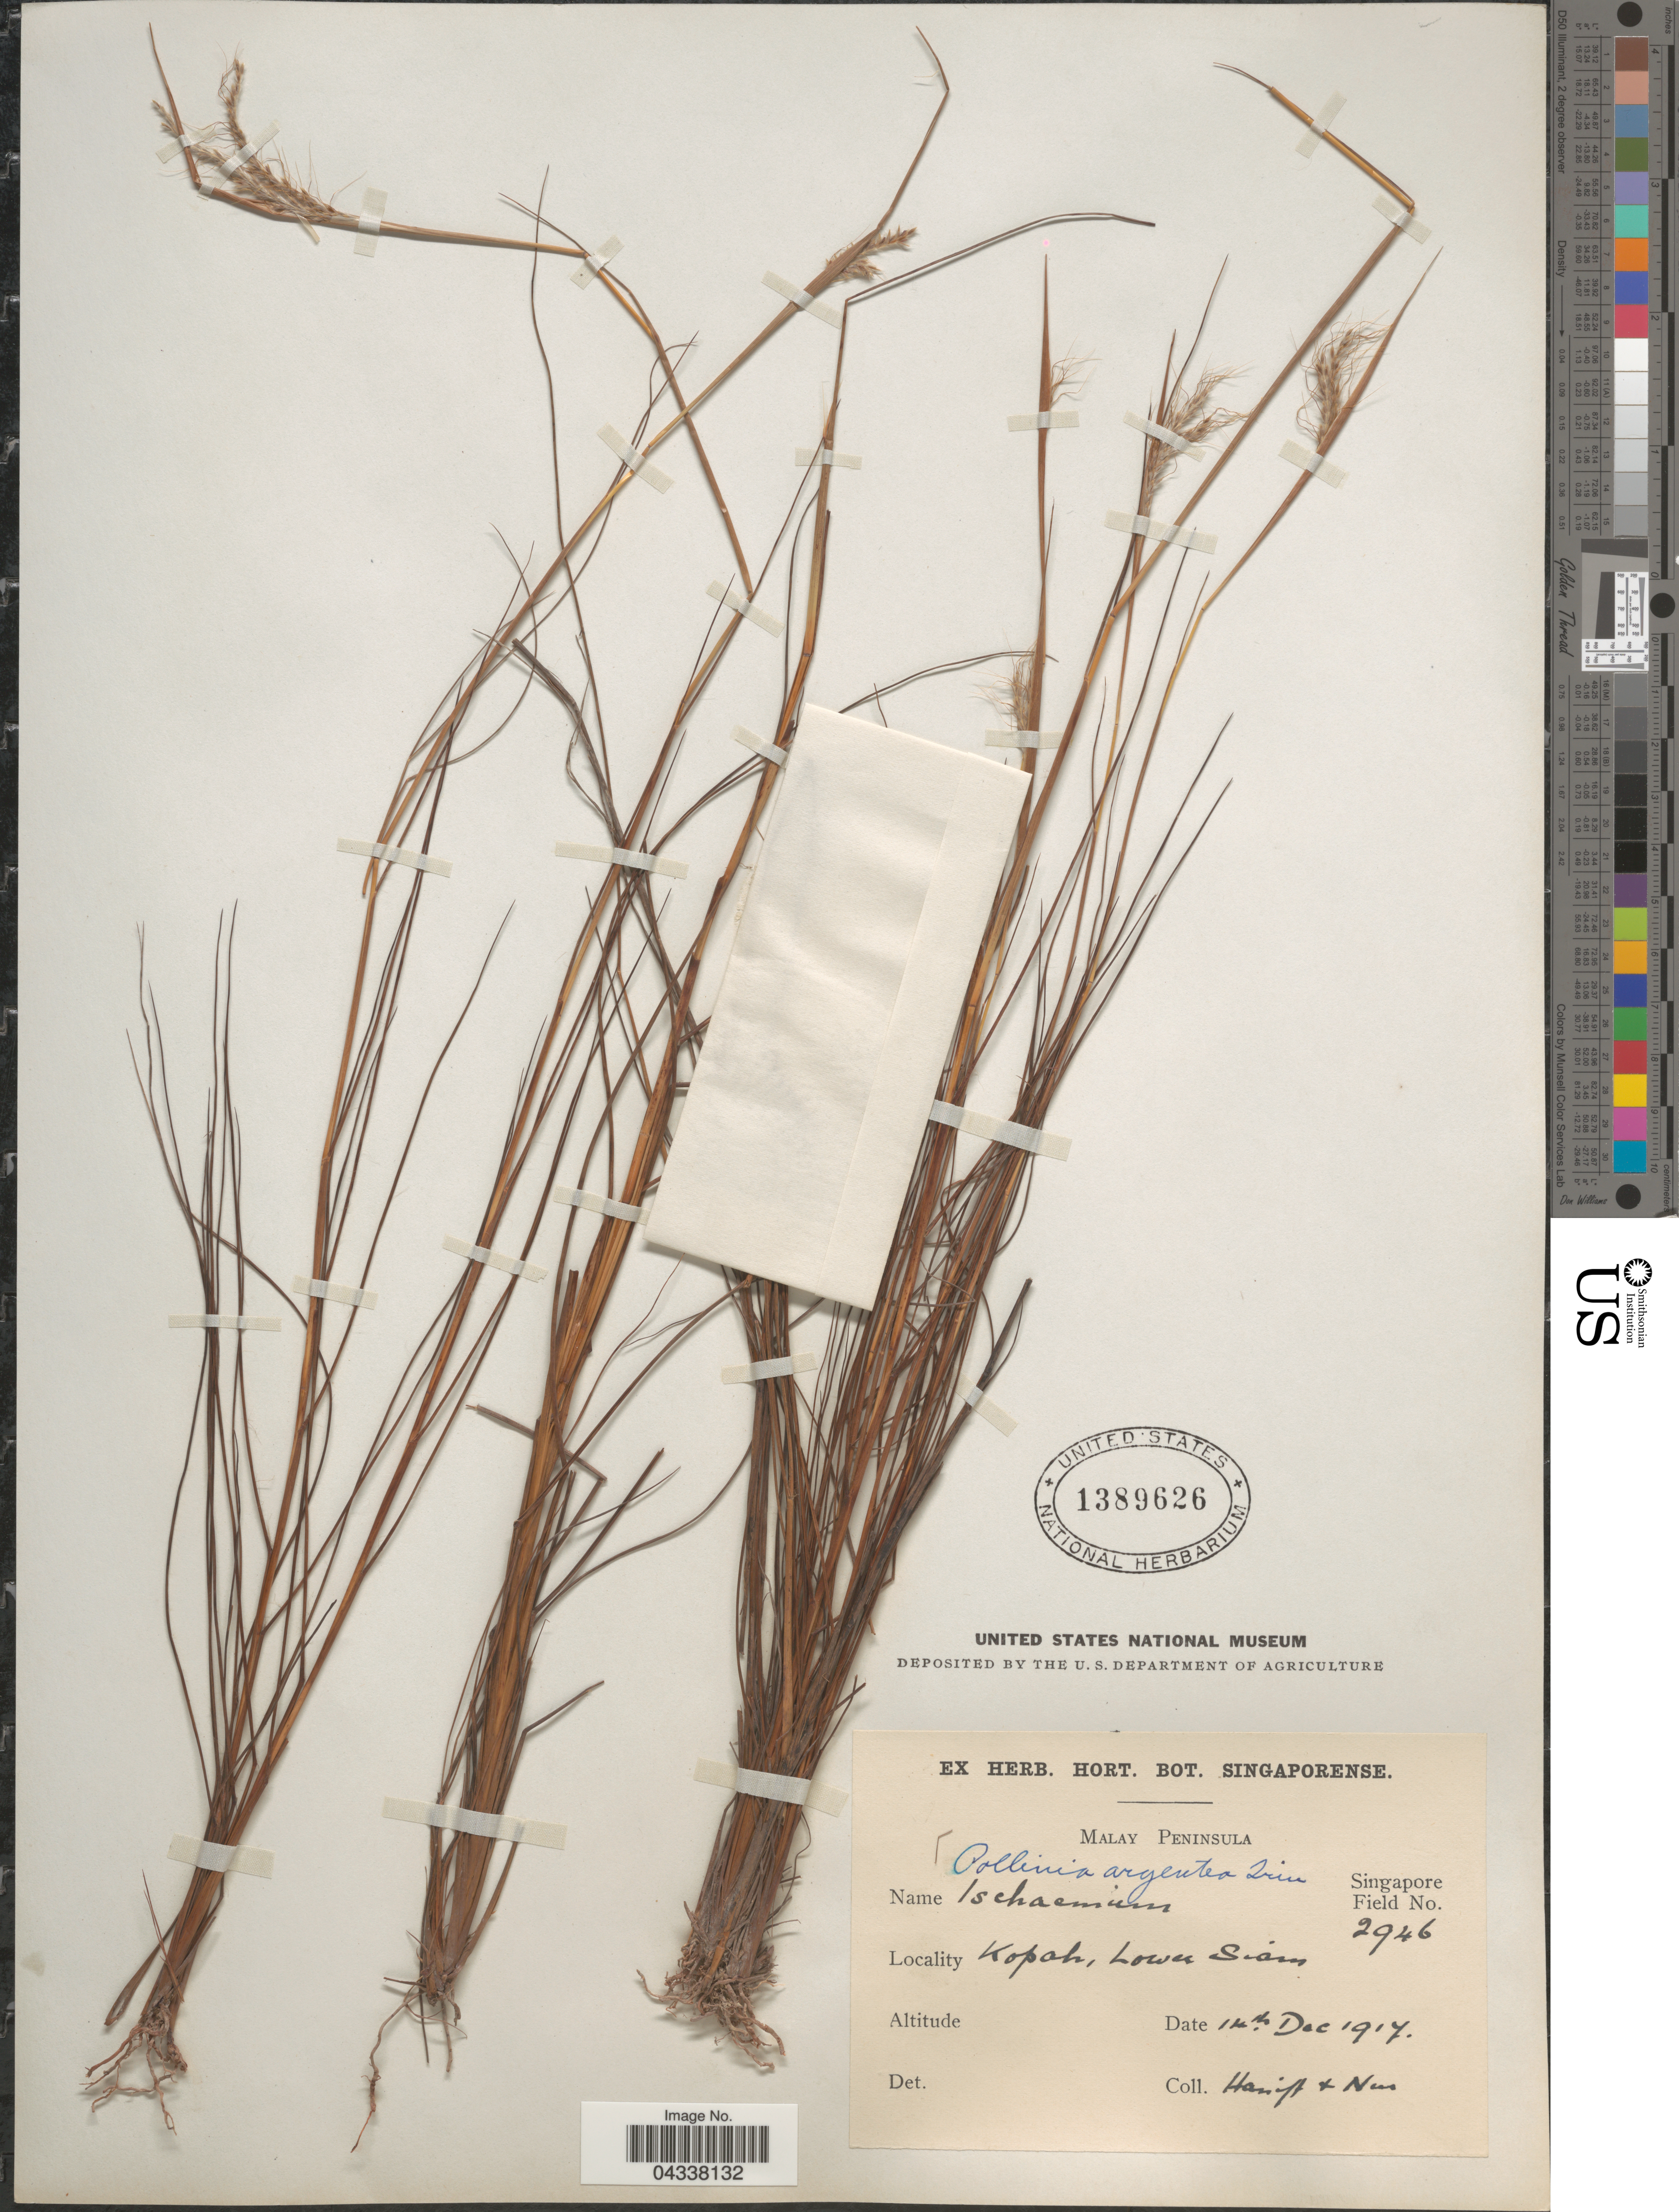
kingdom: Plantae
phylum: Tracheophyta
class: Liliopsida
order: Poales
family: Poaceae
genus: Pseudopogonatherum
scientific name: Pseudopogonatherum trispicatum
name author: (Schult.) Ohwi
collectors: -. Haniff & -. Nur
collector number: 2946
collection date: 1917-12-01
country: Thailand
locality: Malay Peninsula. Kopah, Lower Siam.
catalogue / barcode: US 1389626